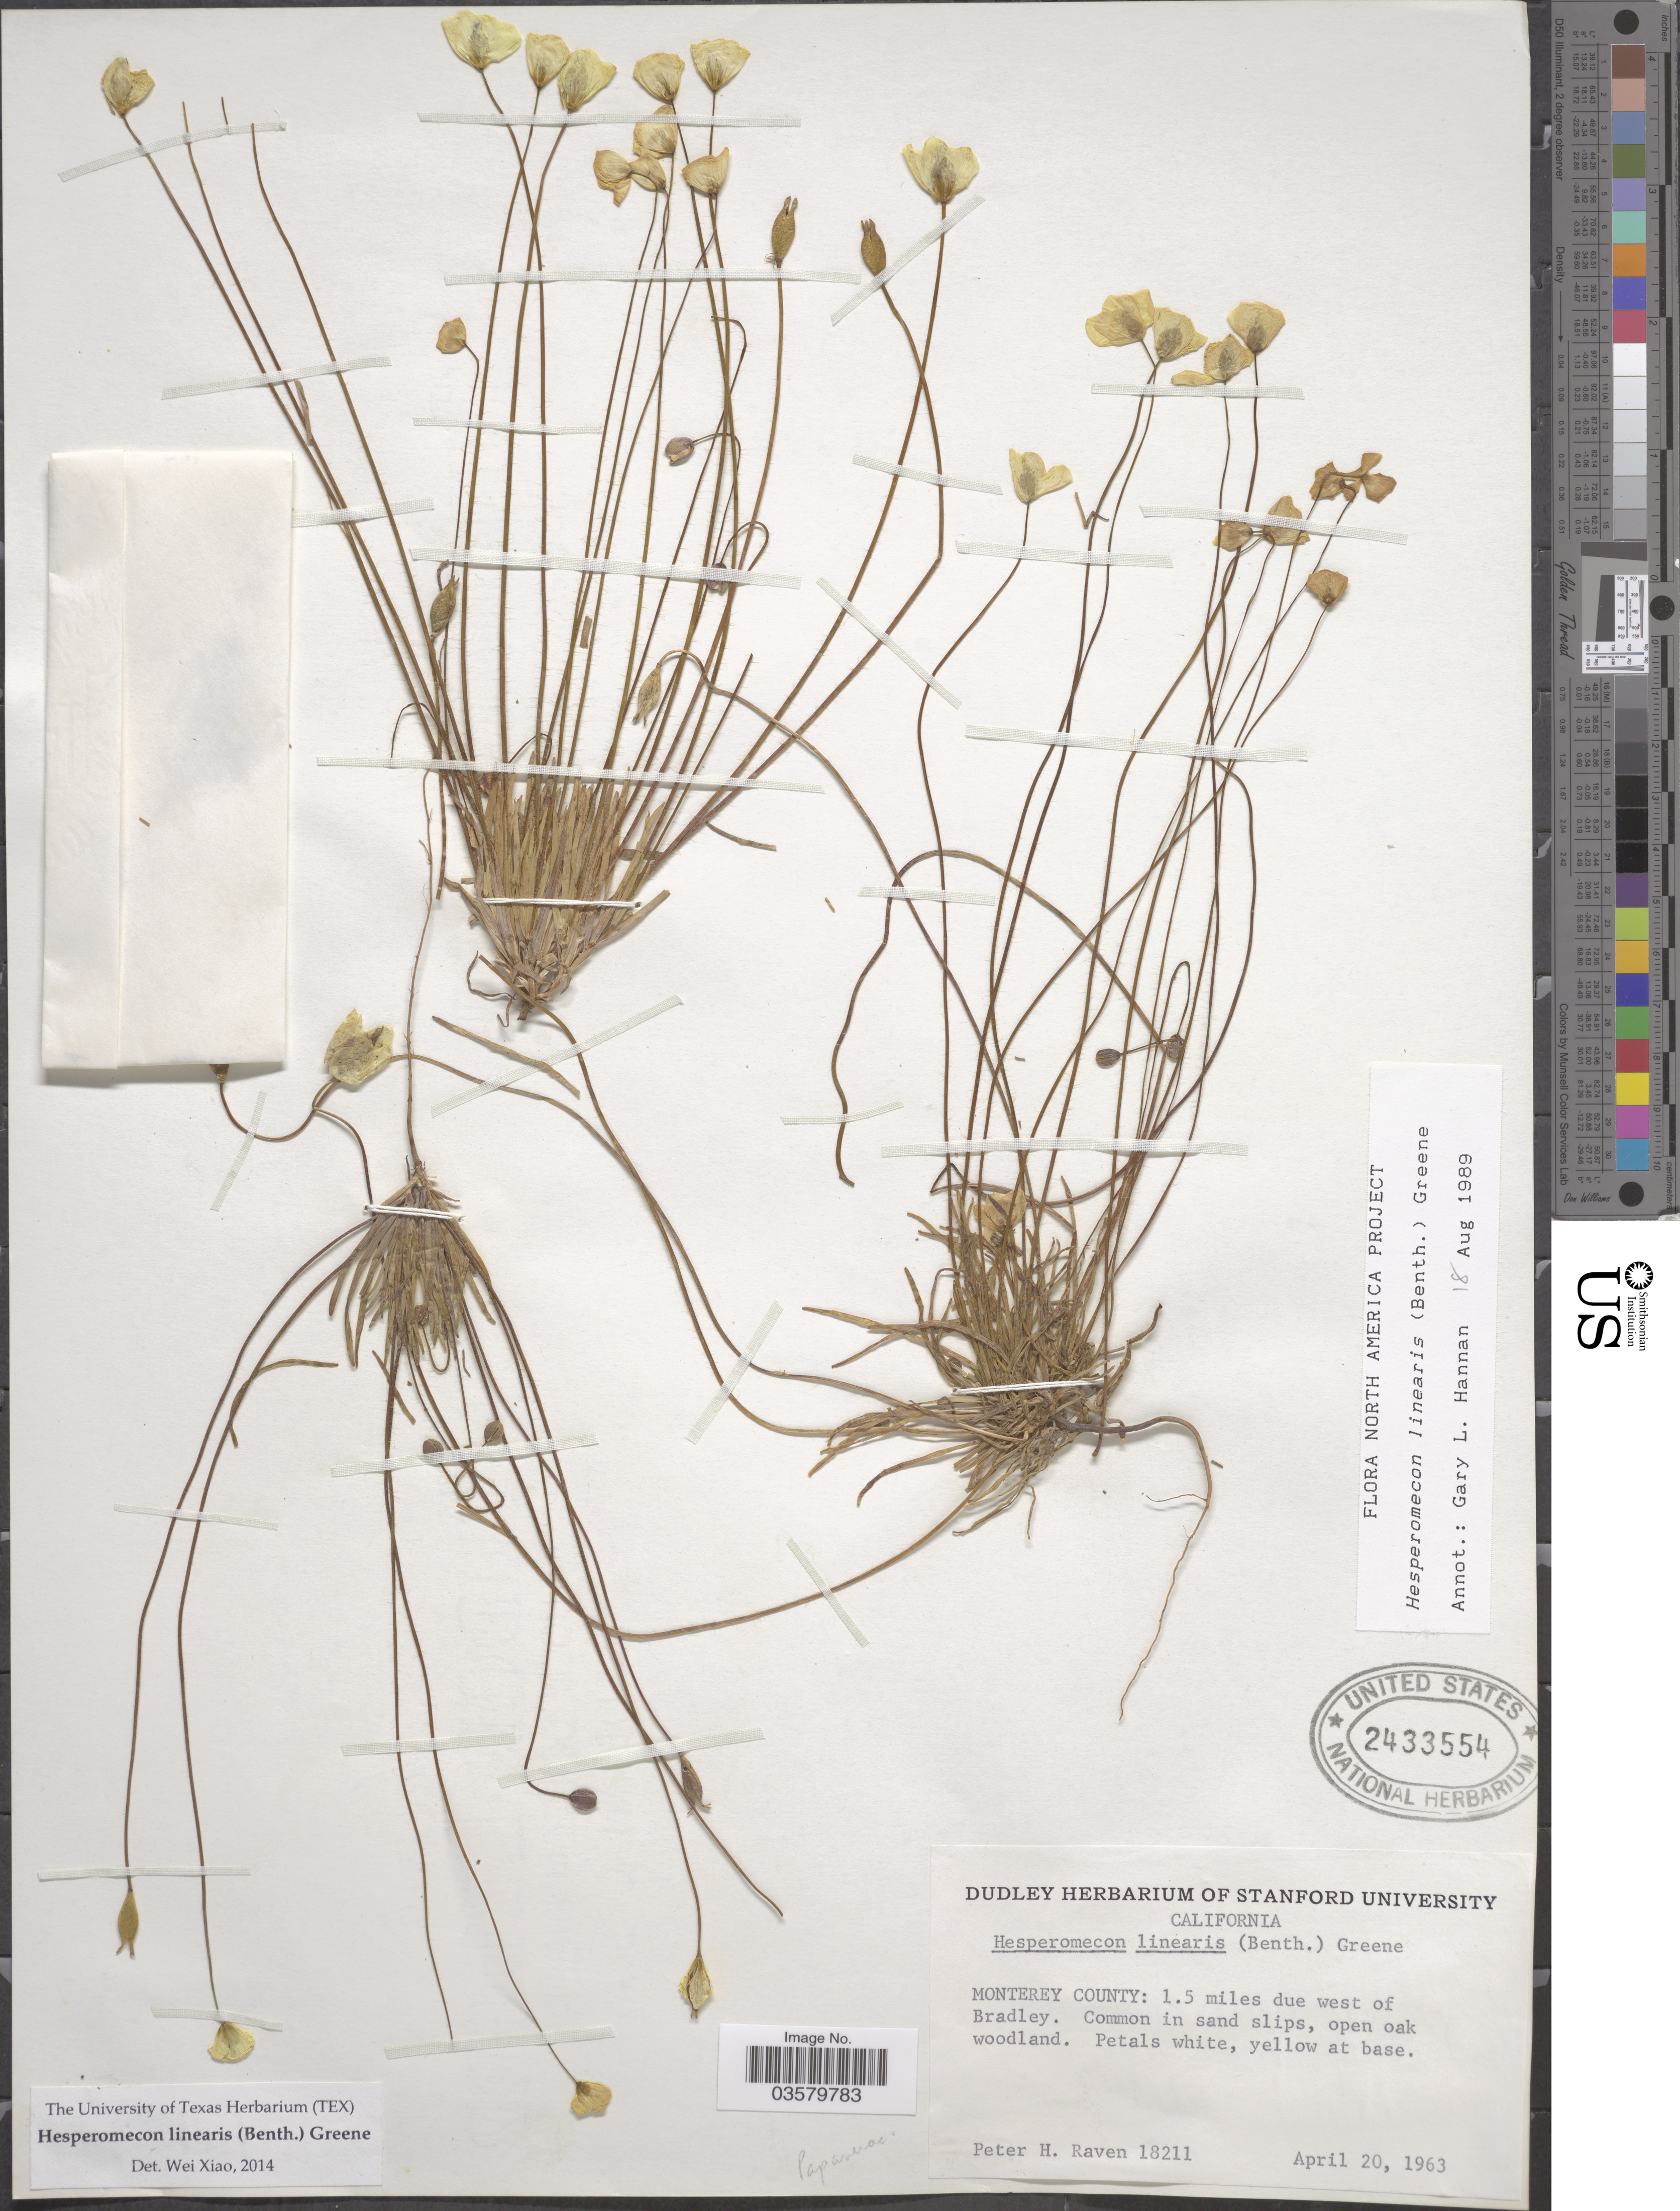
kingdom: Plantae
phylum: Tracheophyta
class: Magnoliopsida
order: Ranunculales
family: Papaveraceae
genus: Platystigma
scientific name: Platystigma lineare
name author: Benth.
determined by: Strong, M. T., (US), Smithsonian Institution - National Museum of Natural History (UNITED STATES)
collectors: P. Raven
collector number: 18211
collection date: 1963-04-20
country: United States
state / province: California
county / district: Monterey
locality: Monterey County: 1.5 miles due west of Bradley.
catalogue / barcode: US 2433554